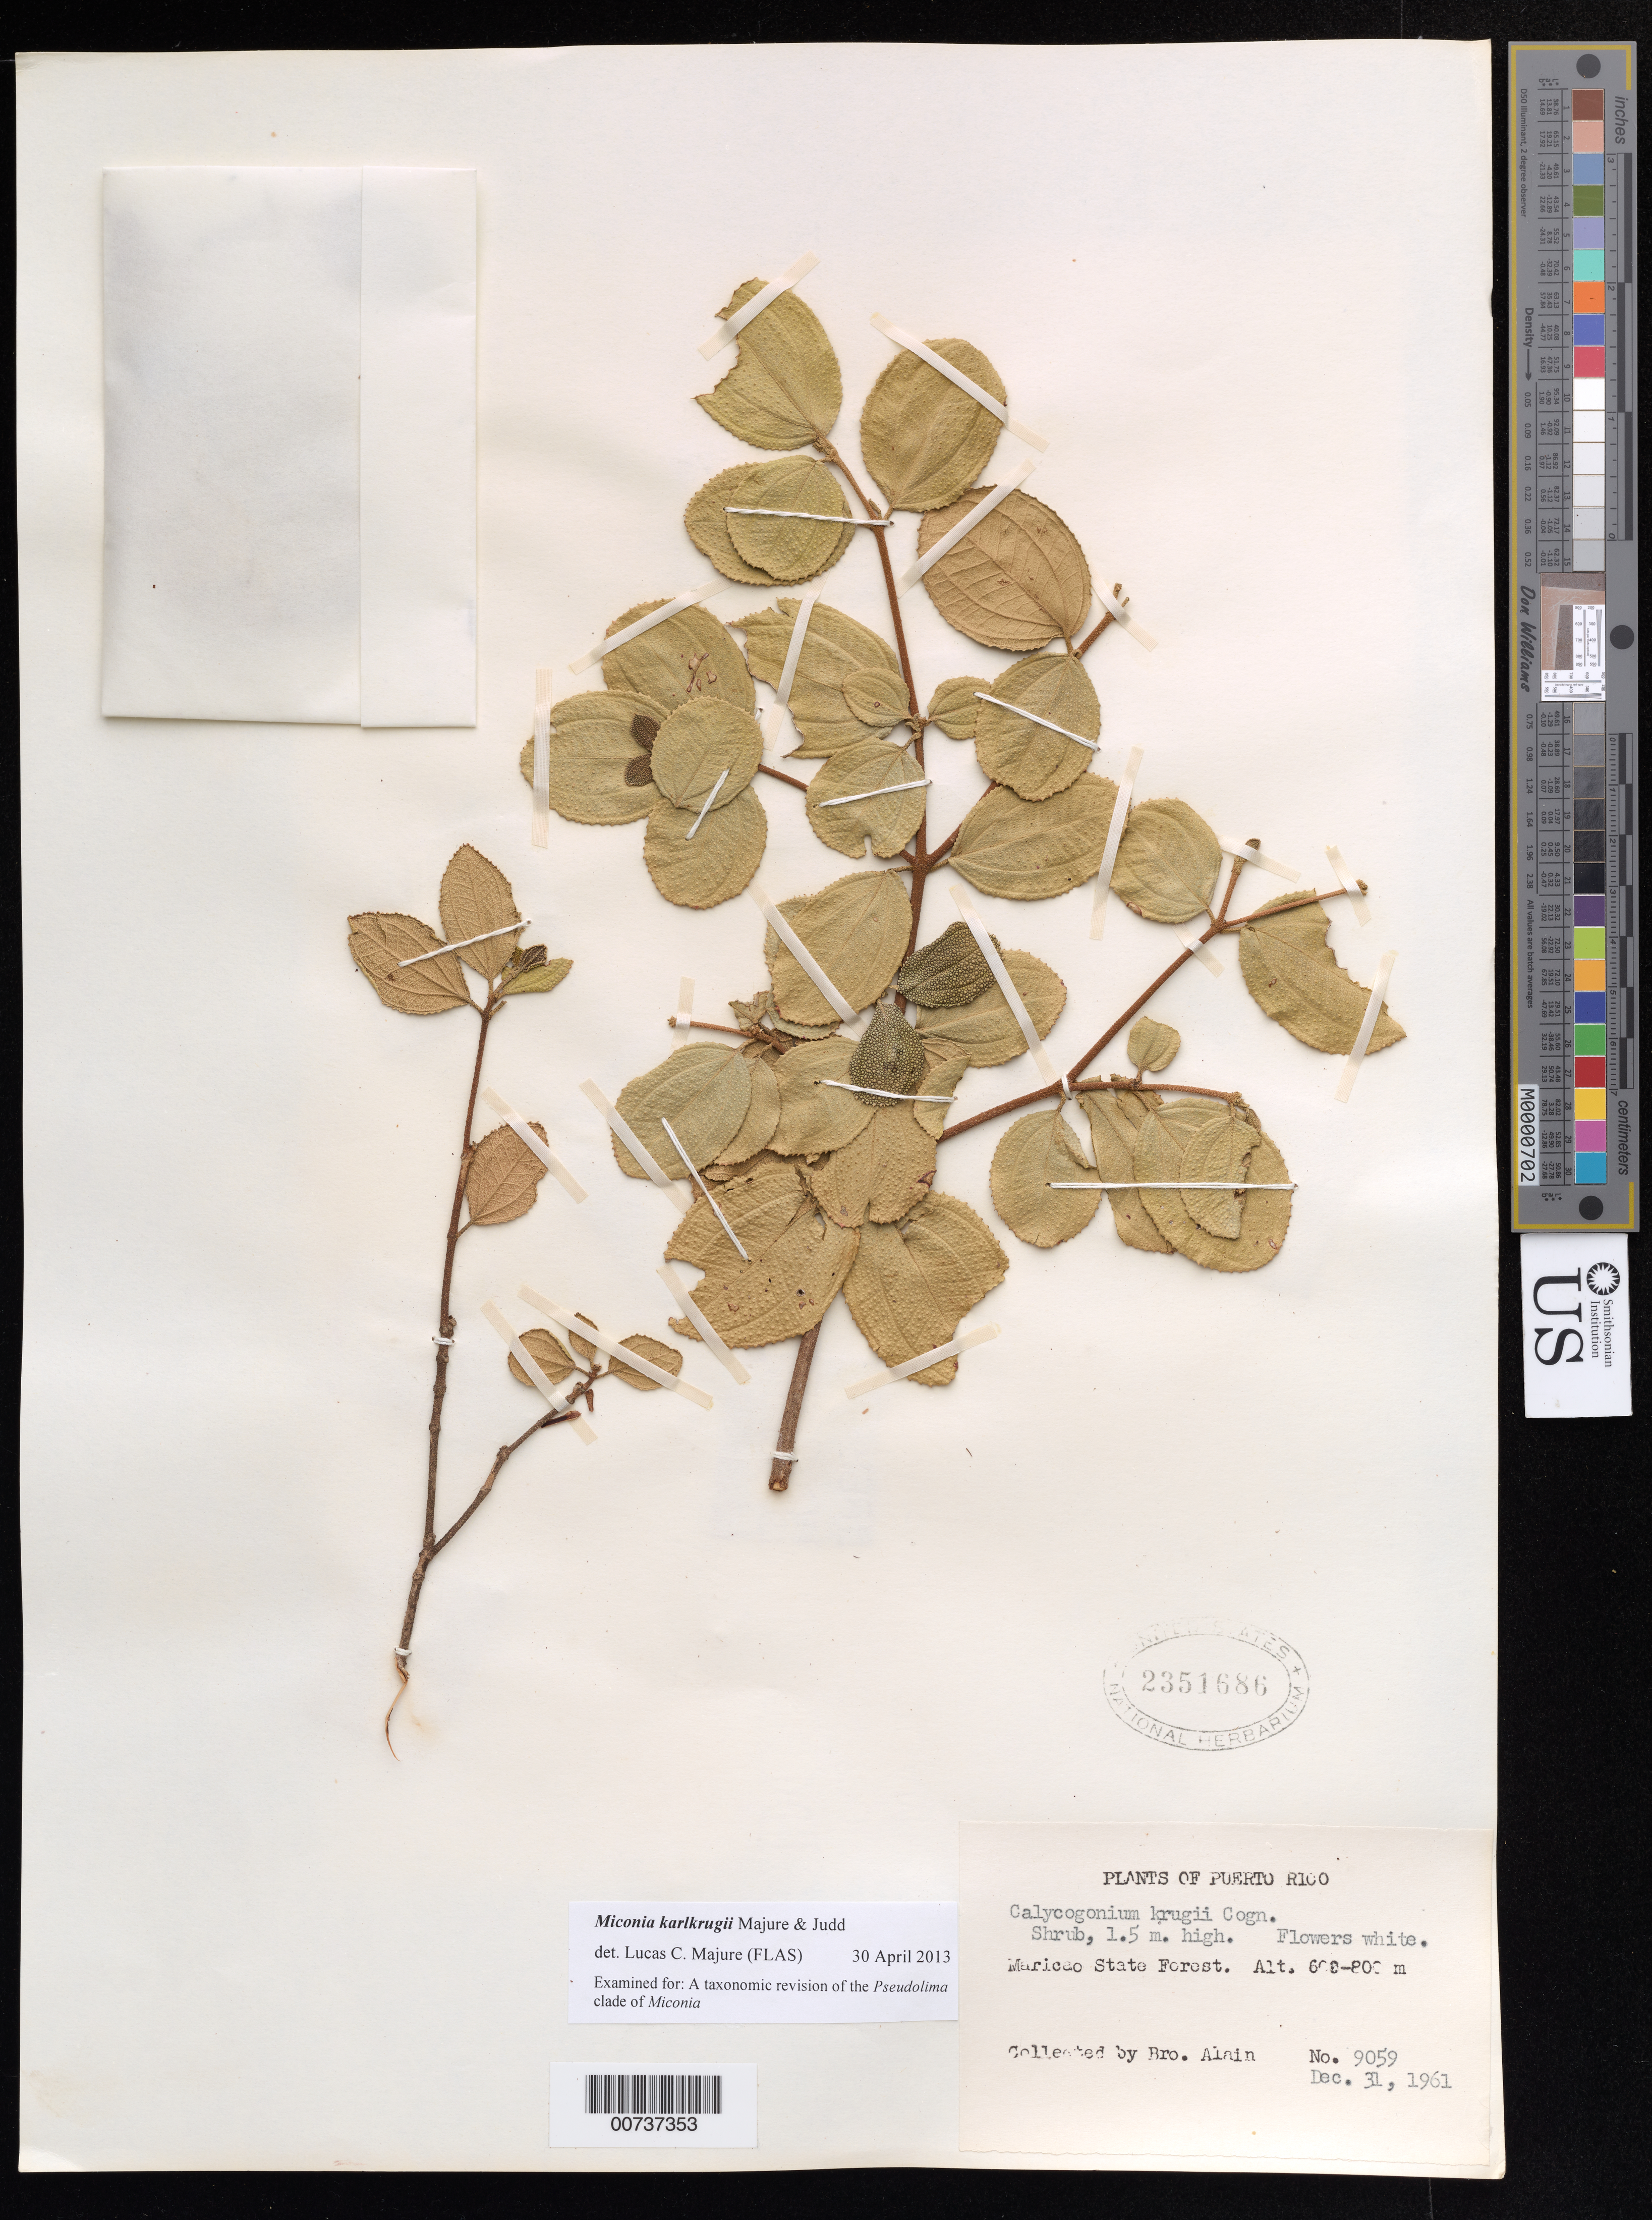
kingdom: Plantae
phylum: Tracheophyta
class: Magnoliopsida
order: Myrtales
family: Melastomataceae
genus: Miconia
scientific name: Miconia karlkrugii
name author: Majure & Judd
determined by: Majure, Lucas C., (FLAS), University of Florida (UNITED STATES)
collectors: A. H. Liogier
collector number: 9059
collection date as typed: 31 Dec 1961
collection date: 1961-12-31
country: Puerto Rico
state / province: Maricao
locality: Maricao State Forest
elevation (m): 600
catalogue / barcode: US 2351686